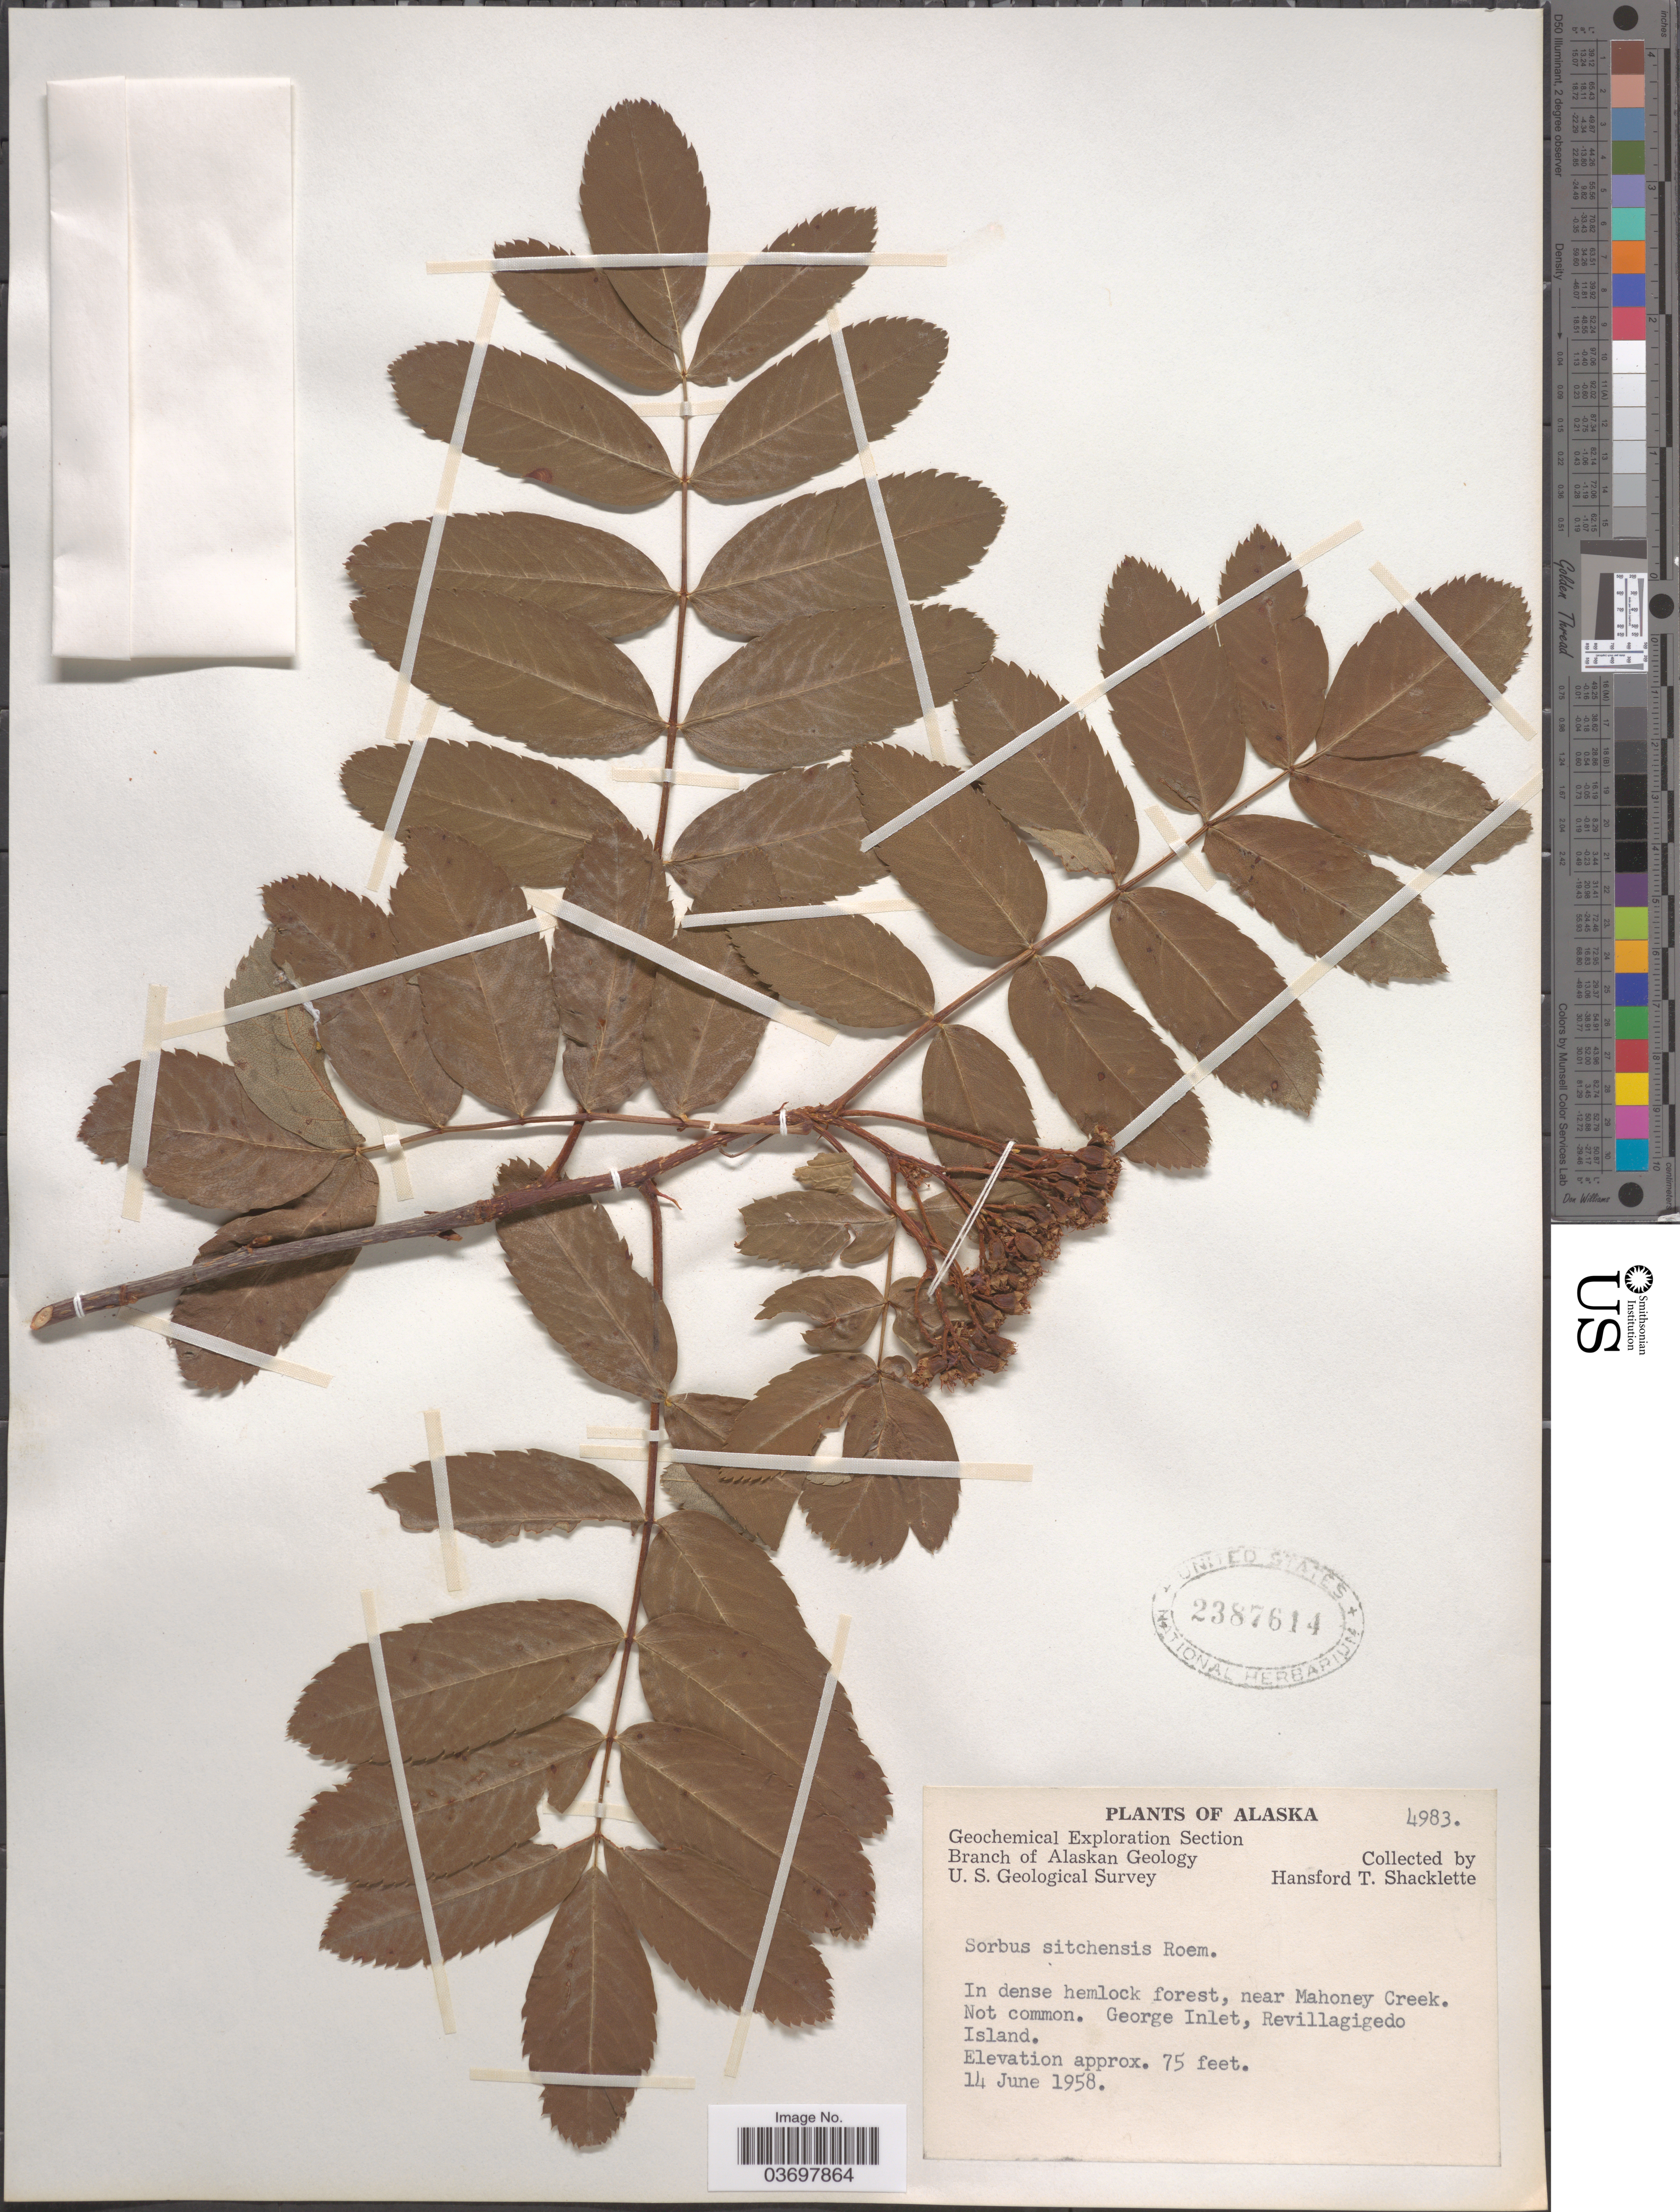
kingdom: Plantae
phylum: Tracheophyta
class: Magnoliopsida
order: Rosales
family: Rosaceae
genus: Sorbus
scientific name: Sorbus sitchensis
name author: M. Roem.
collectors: H. Shacklette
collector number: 4983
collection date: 1958-06-14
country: United States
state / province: Alaska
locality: In dense hemlock forest, near Mahoney Creek. George Inlet Revillagigedo Island.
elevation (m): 23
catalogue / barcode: US 2387614